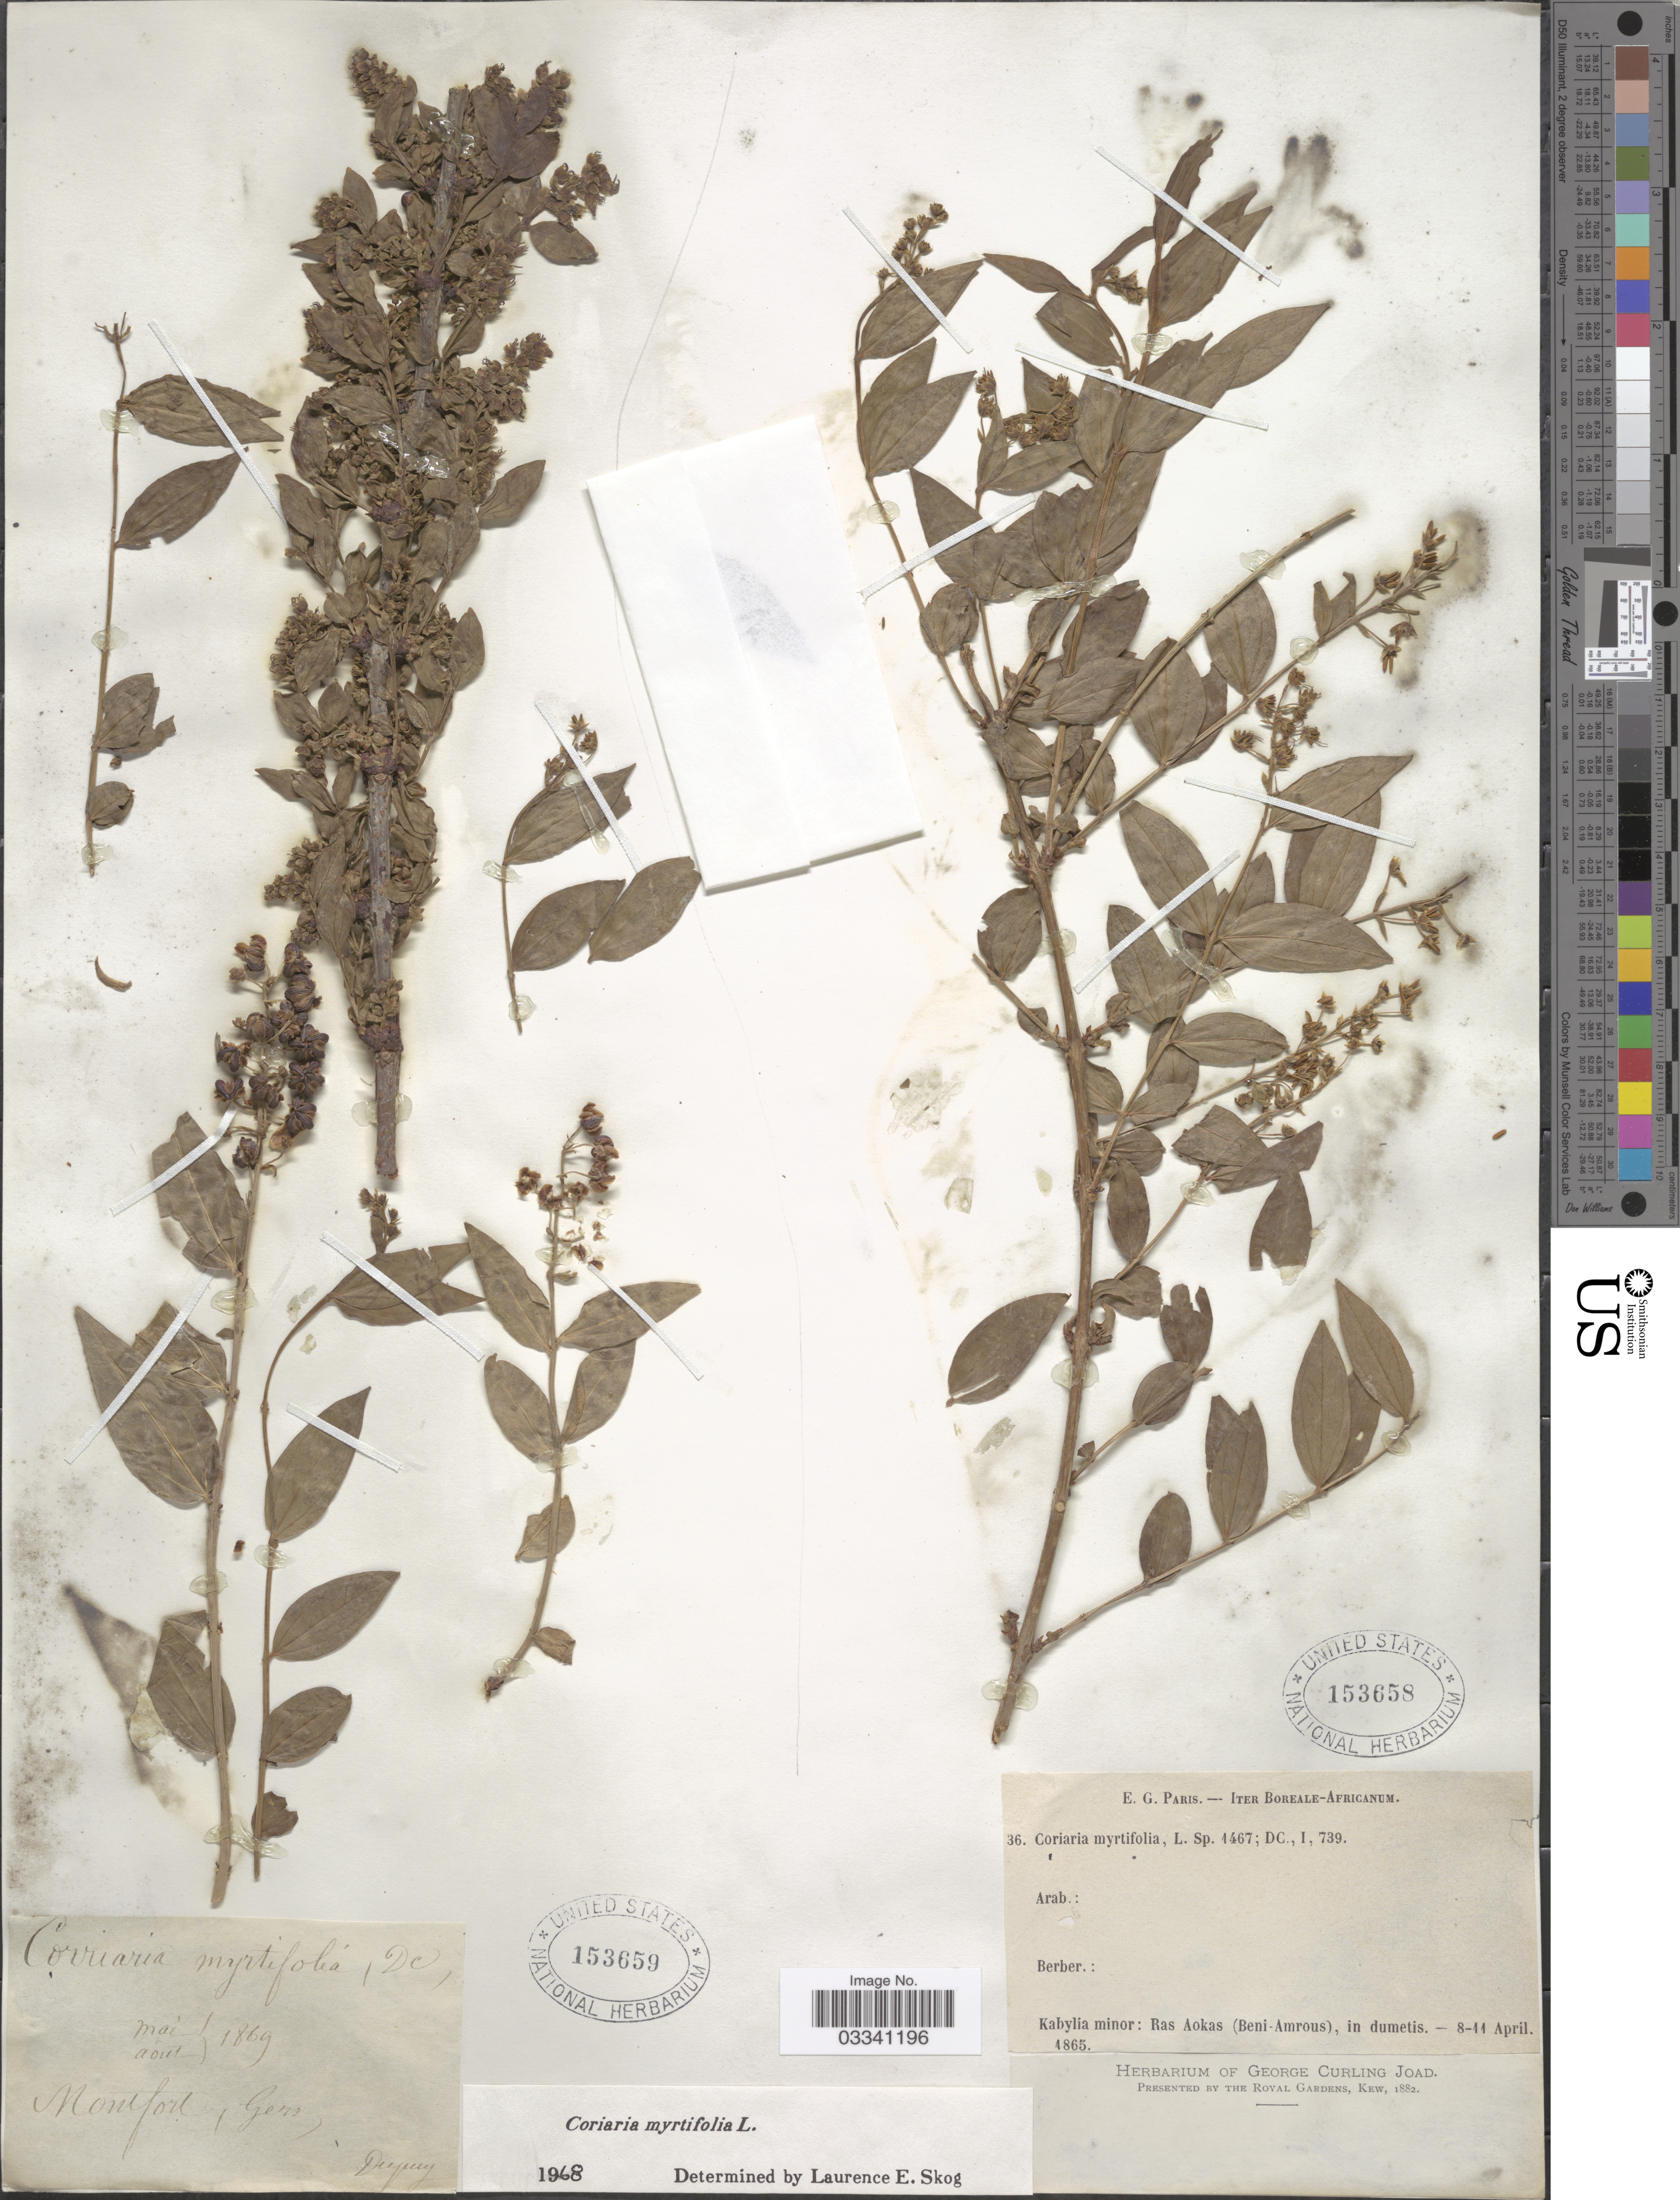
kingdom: Plantae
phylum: Tracheophyta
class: Magnoliopsida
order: Cucurbitales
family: Coriariaceae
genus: Coriaria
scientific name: Coriaria myrtifolia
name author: L.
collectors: Paris, E.G.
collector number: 36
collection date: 1865-04-08/1865-04-11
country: Algeria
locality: Iter Boreale-Africanum. Kabylia minor: Ras Aokas (Beni-Amrous), in dumetis.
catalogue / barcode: US 153658